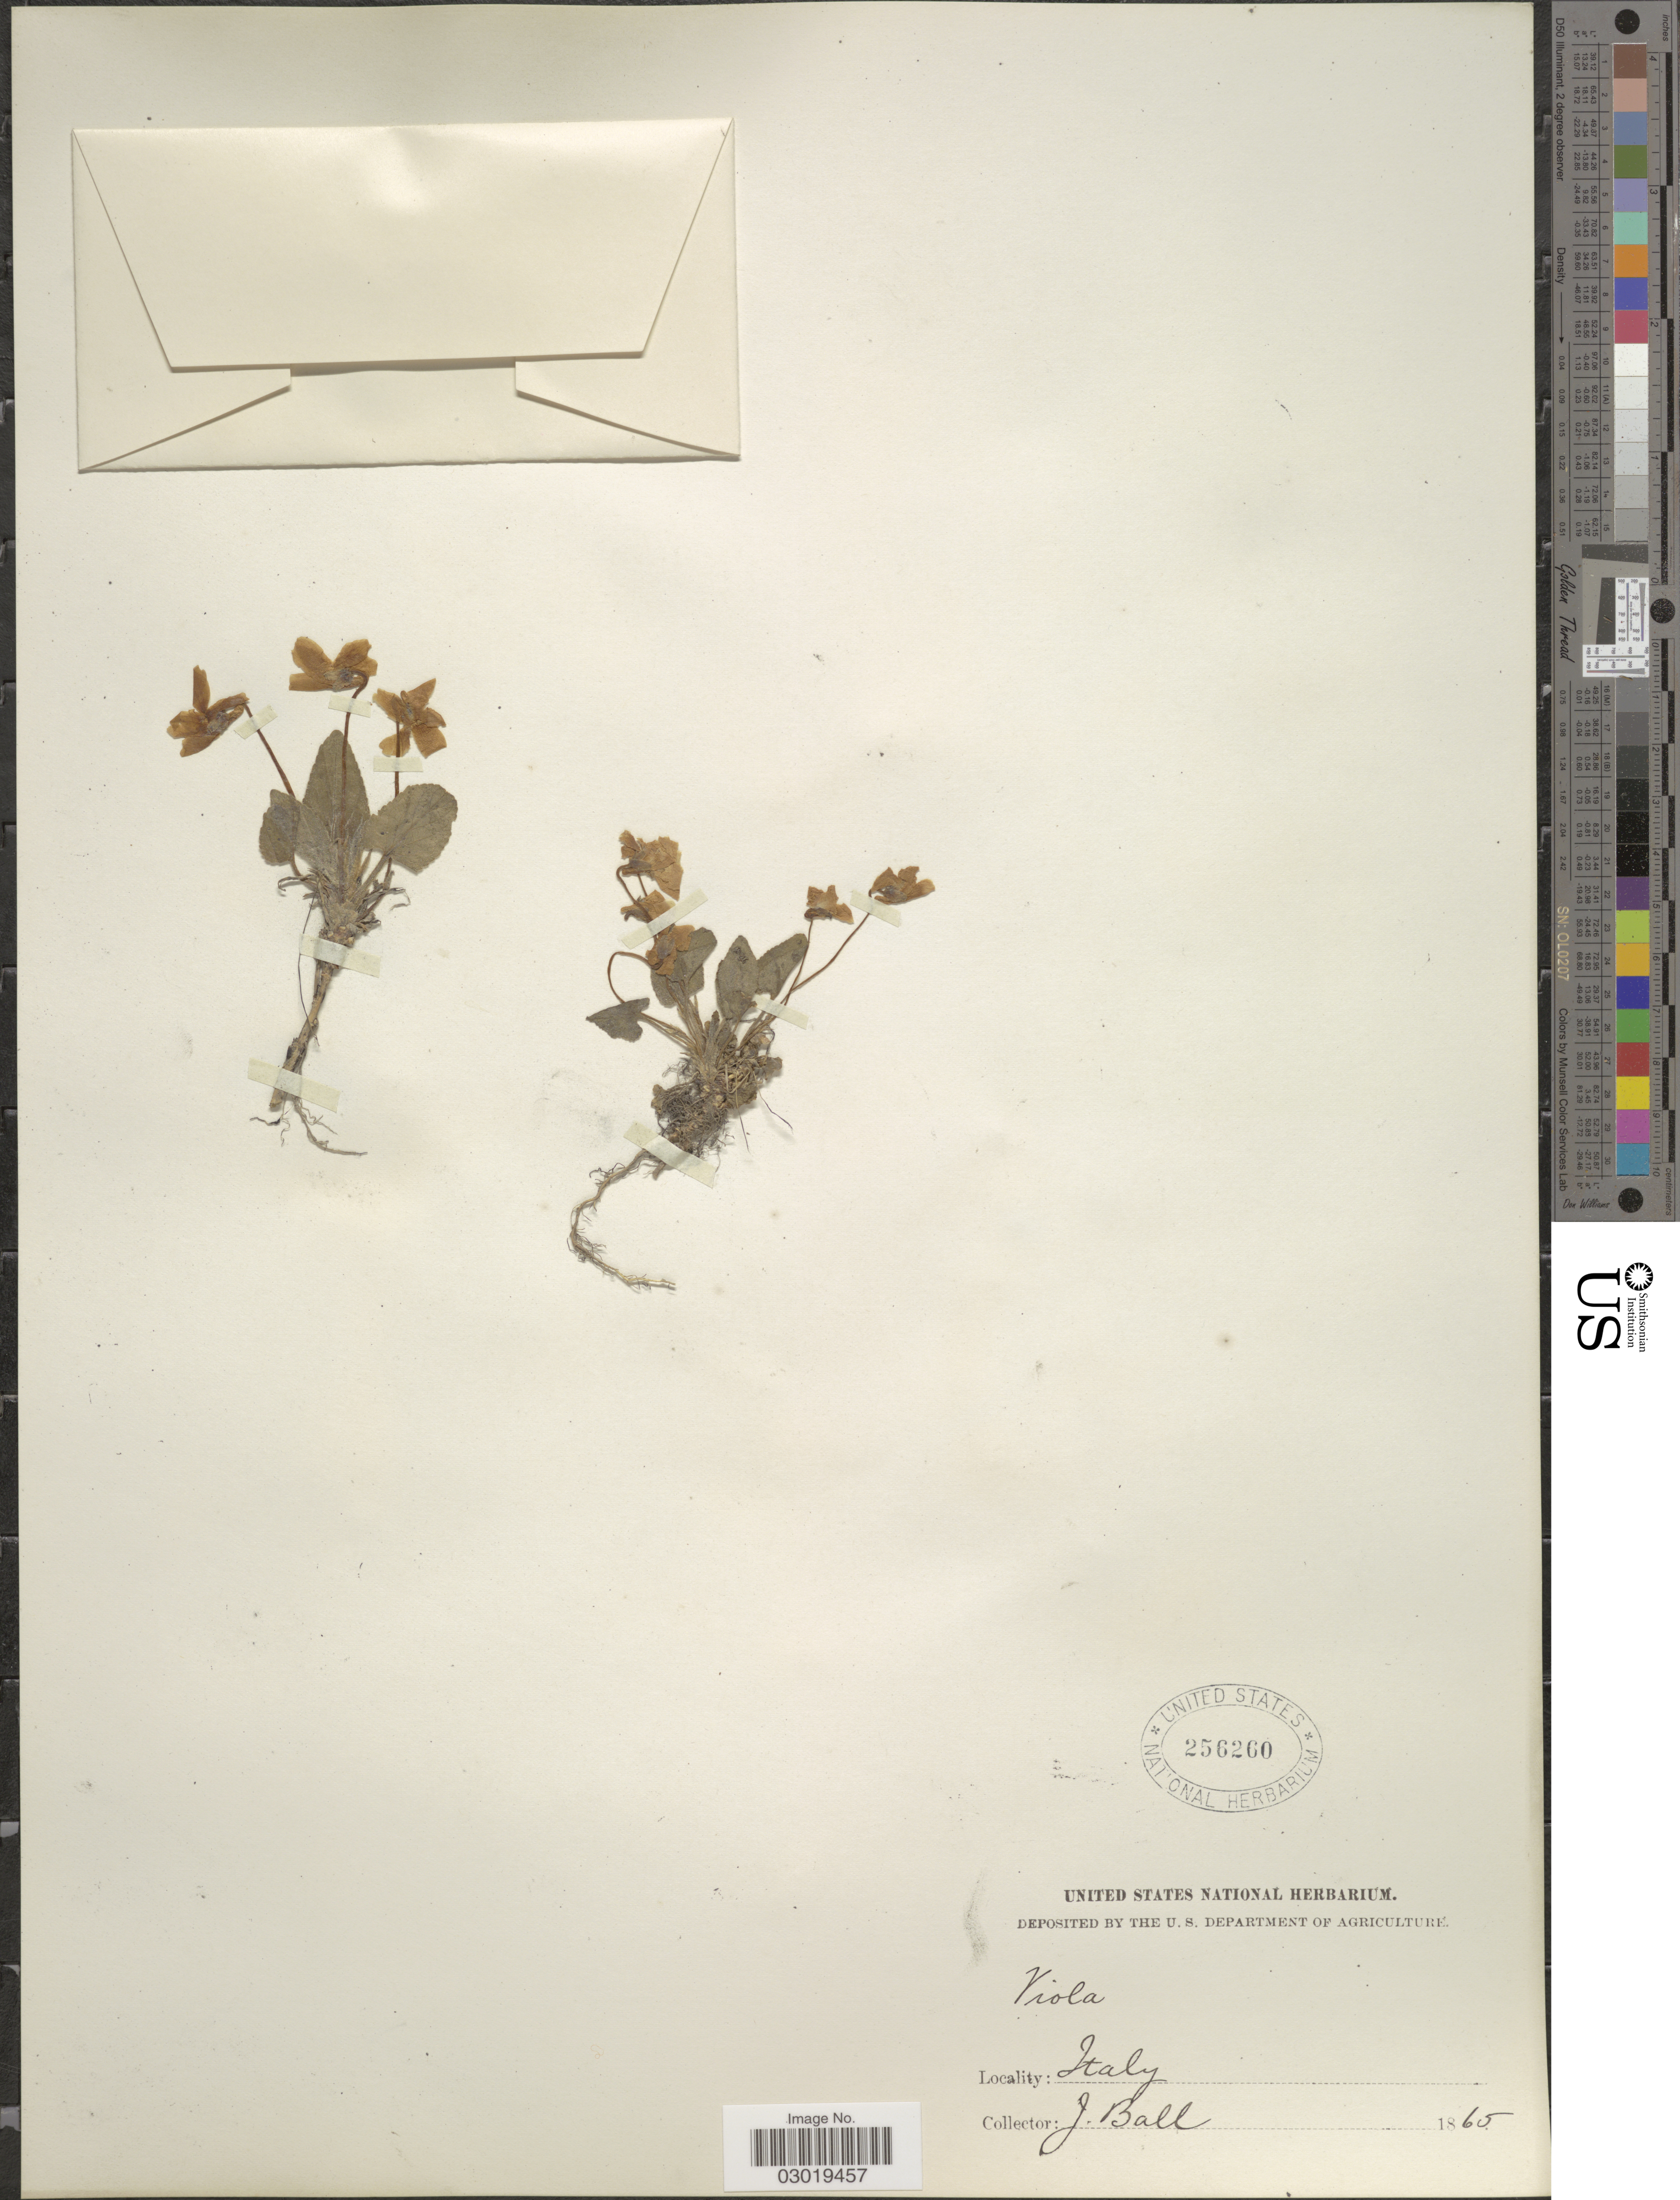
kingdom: Plantae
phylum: Tracheophyta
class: Magnoliopsida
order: Malpighiales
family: Violaceae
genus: Viola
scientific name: Viola sp.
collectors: J. Ball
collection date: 1865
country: Italy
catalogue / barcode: US 256260